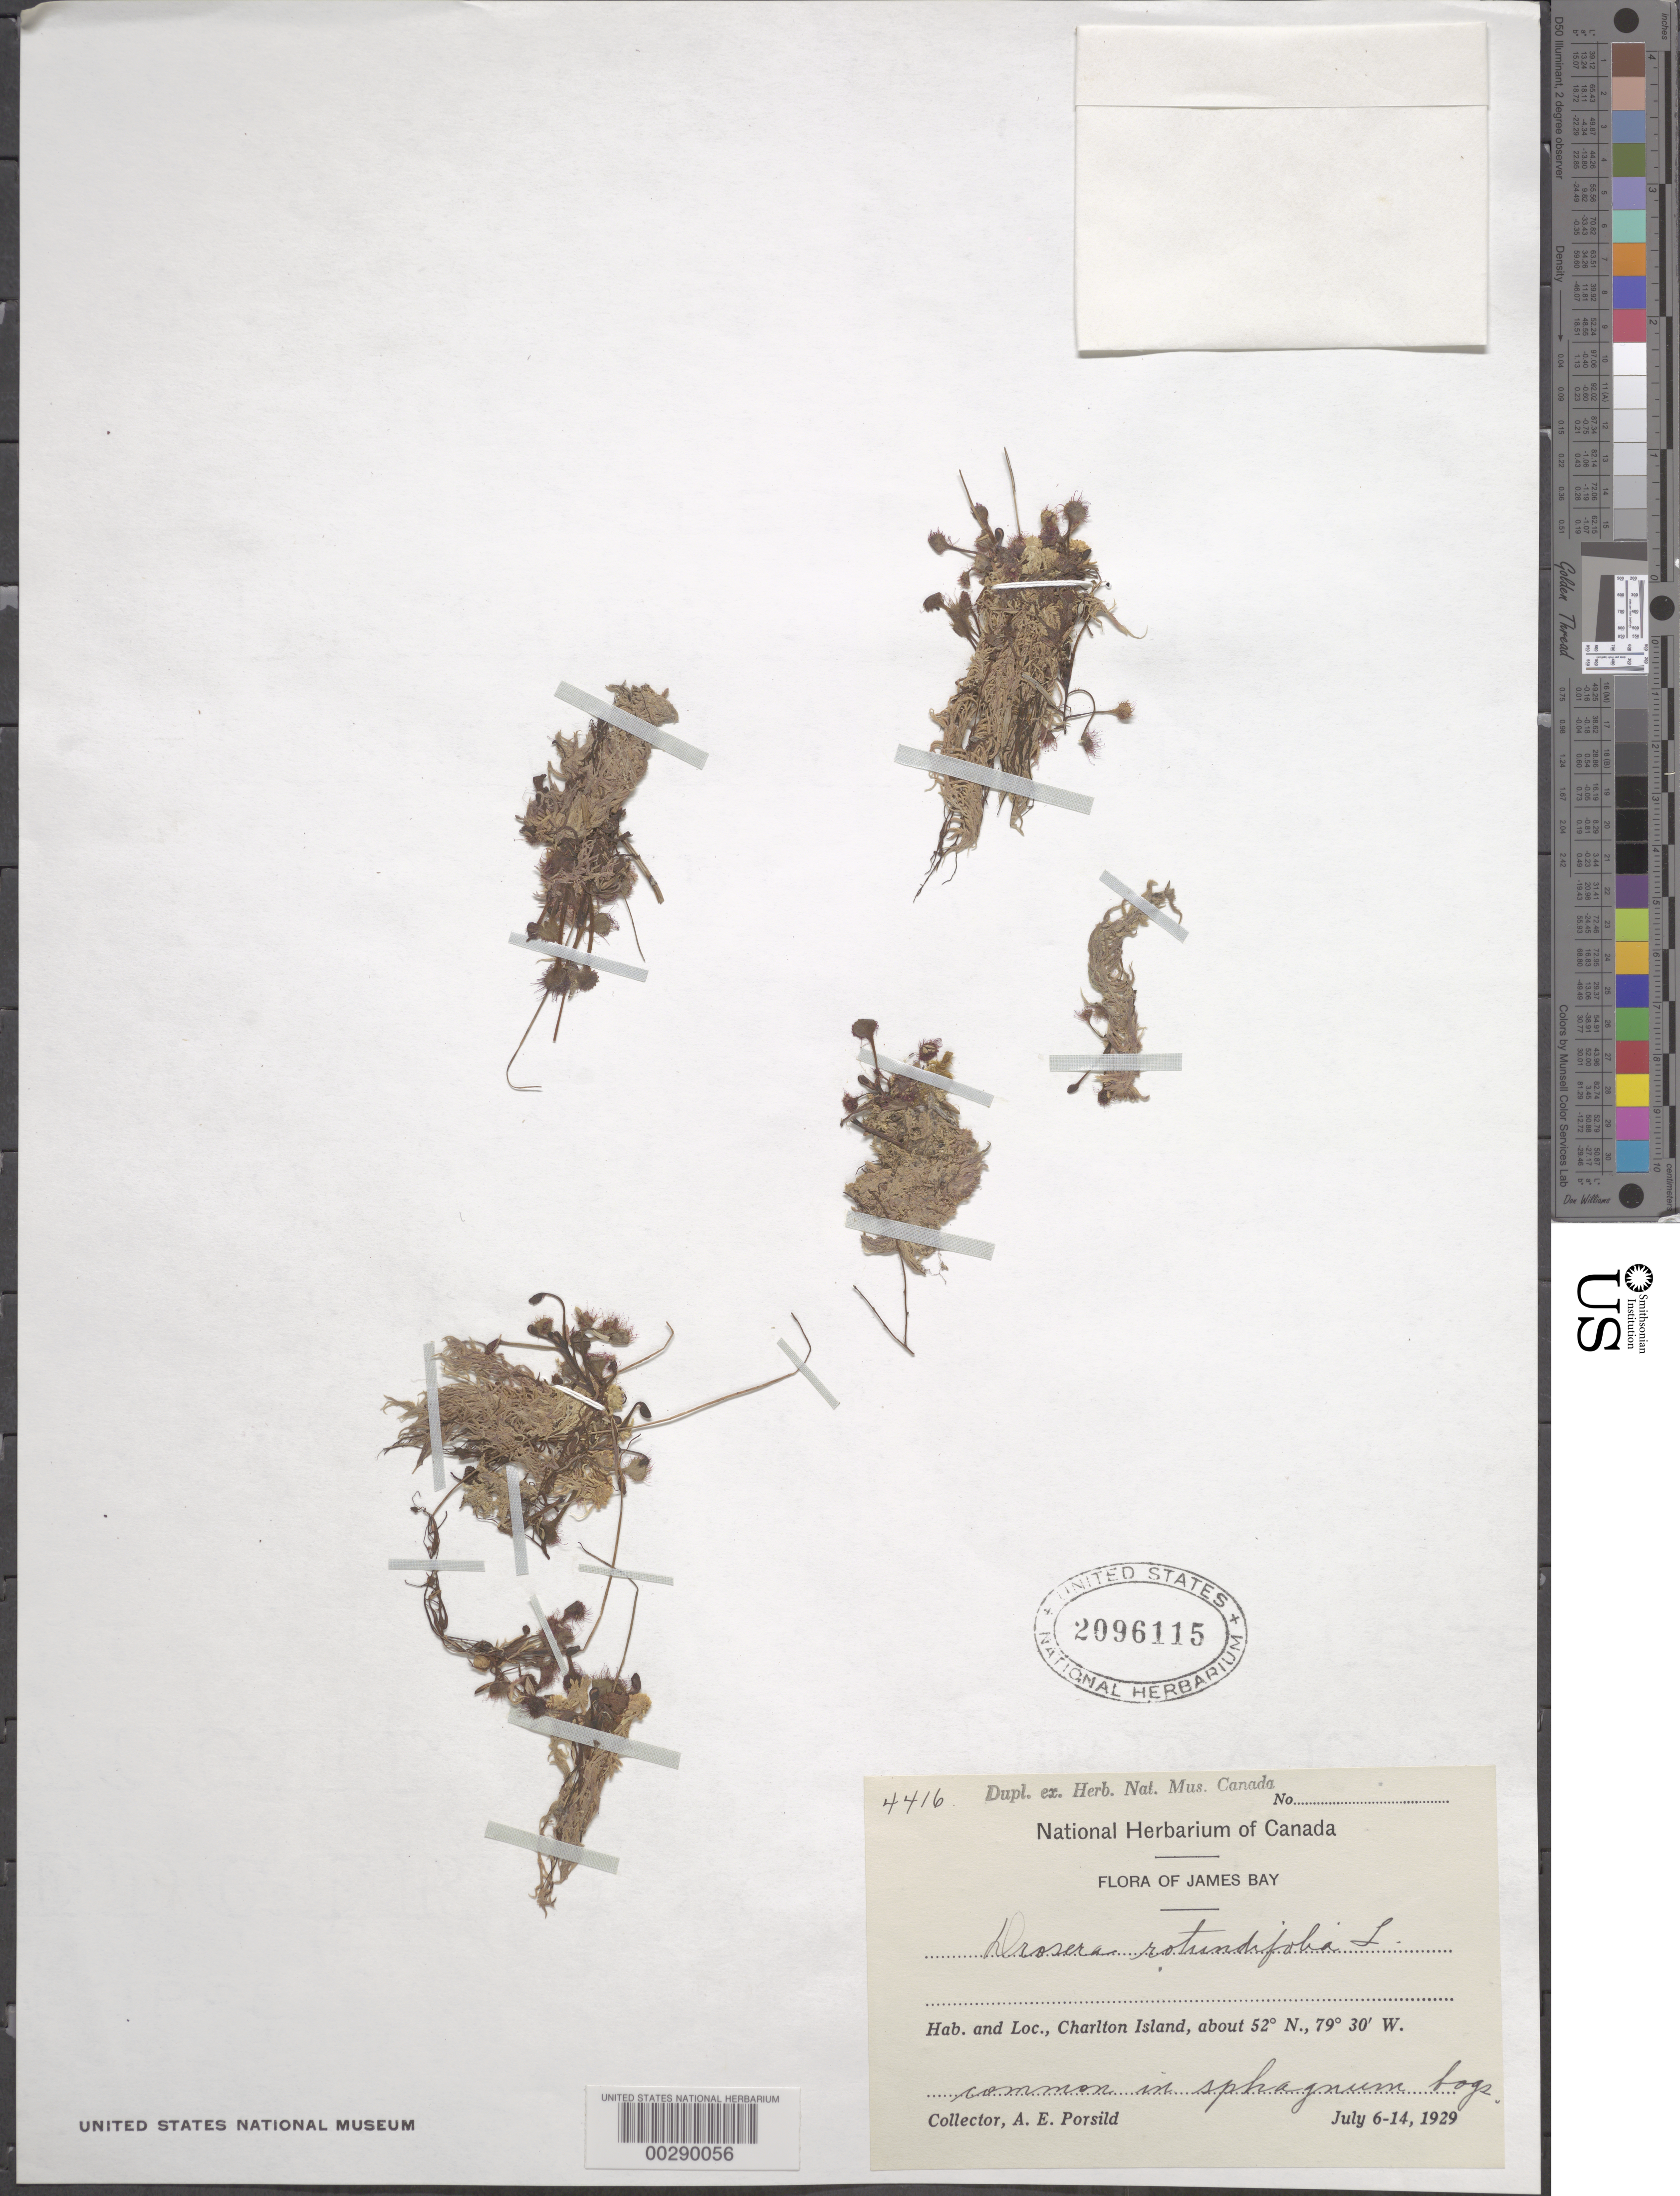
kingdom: Plantae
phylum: Tracheophyta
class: Magnoliopsida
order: Caryophyllales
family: Droseraceae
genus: Drosera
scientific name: Drosera rotundifolia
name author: L.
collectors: A. E. Porsild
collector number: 4416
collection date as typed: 06 Jul 1929 to 14 Jul 1929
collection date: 1929-07-06/1929-07-14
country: Canada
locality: James island, charleton i.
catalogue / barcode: US 2096115